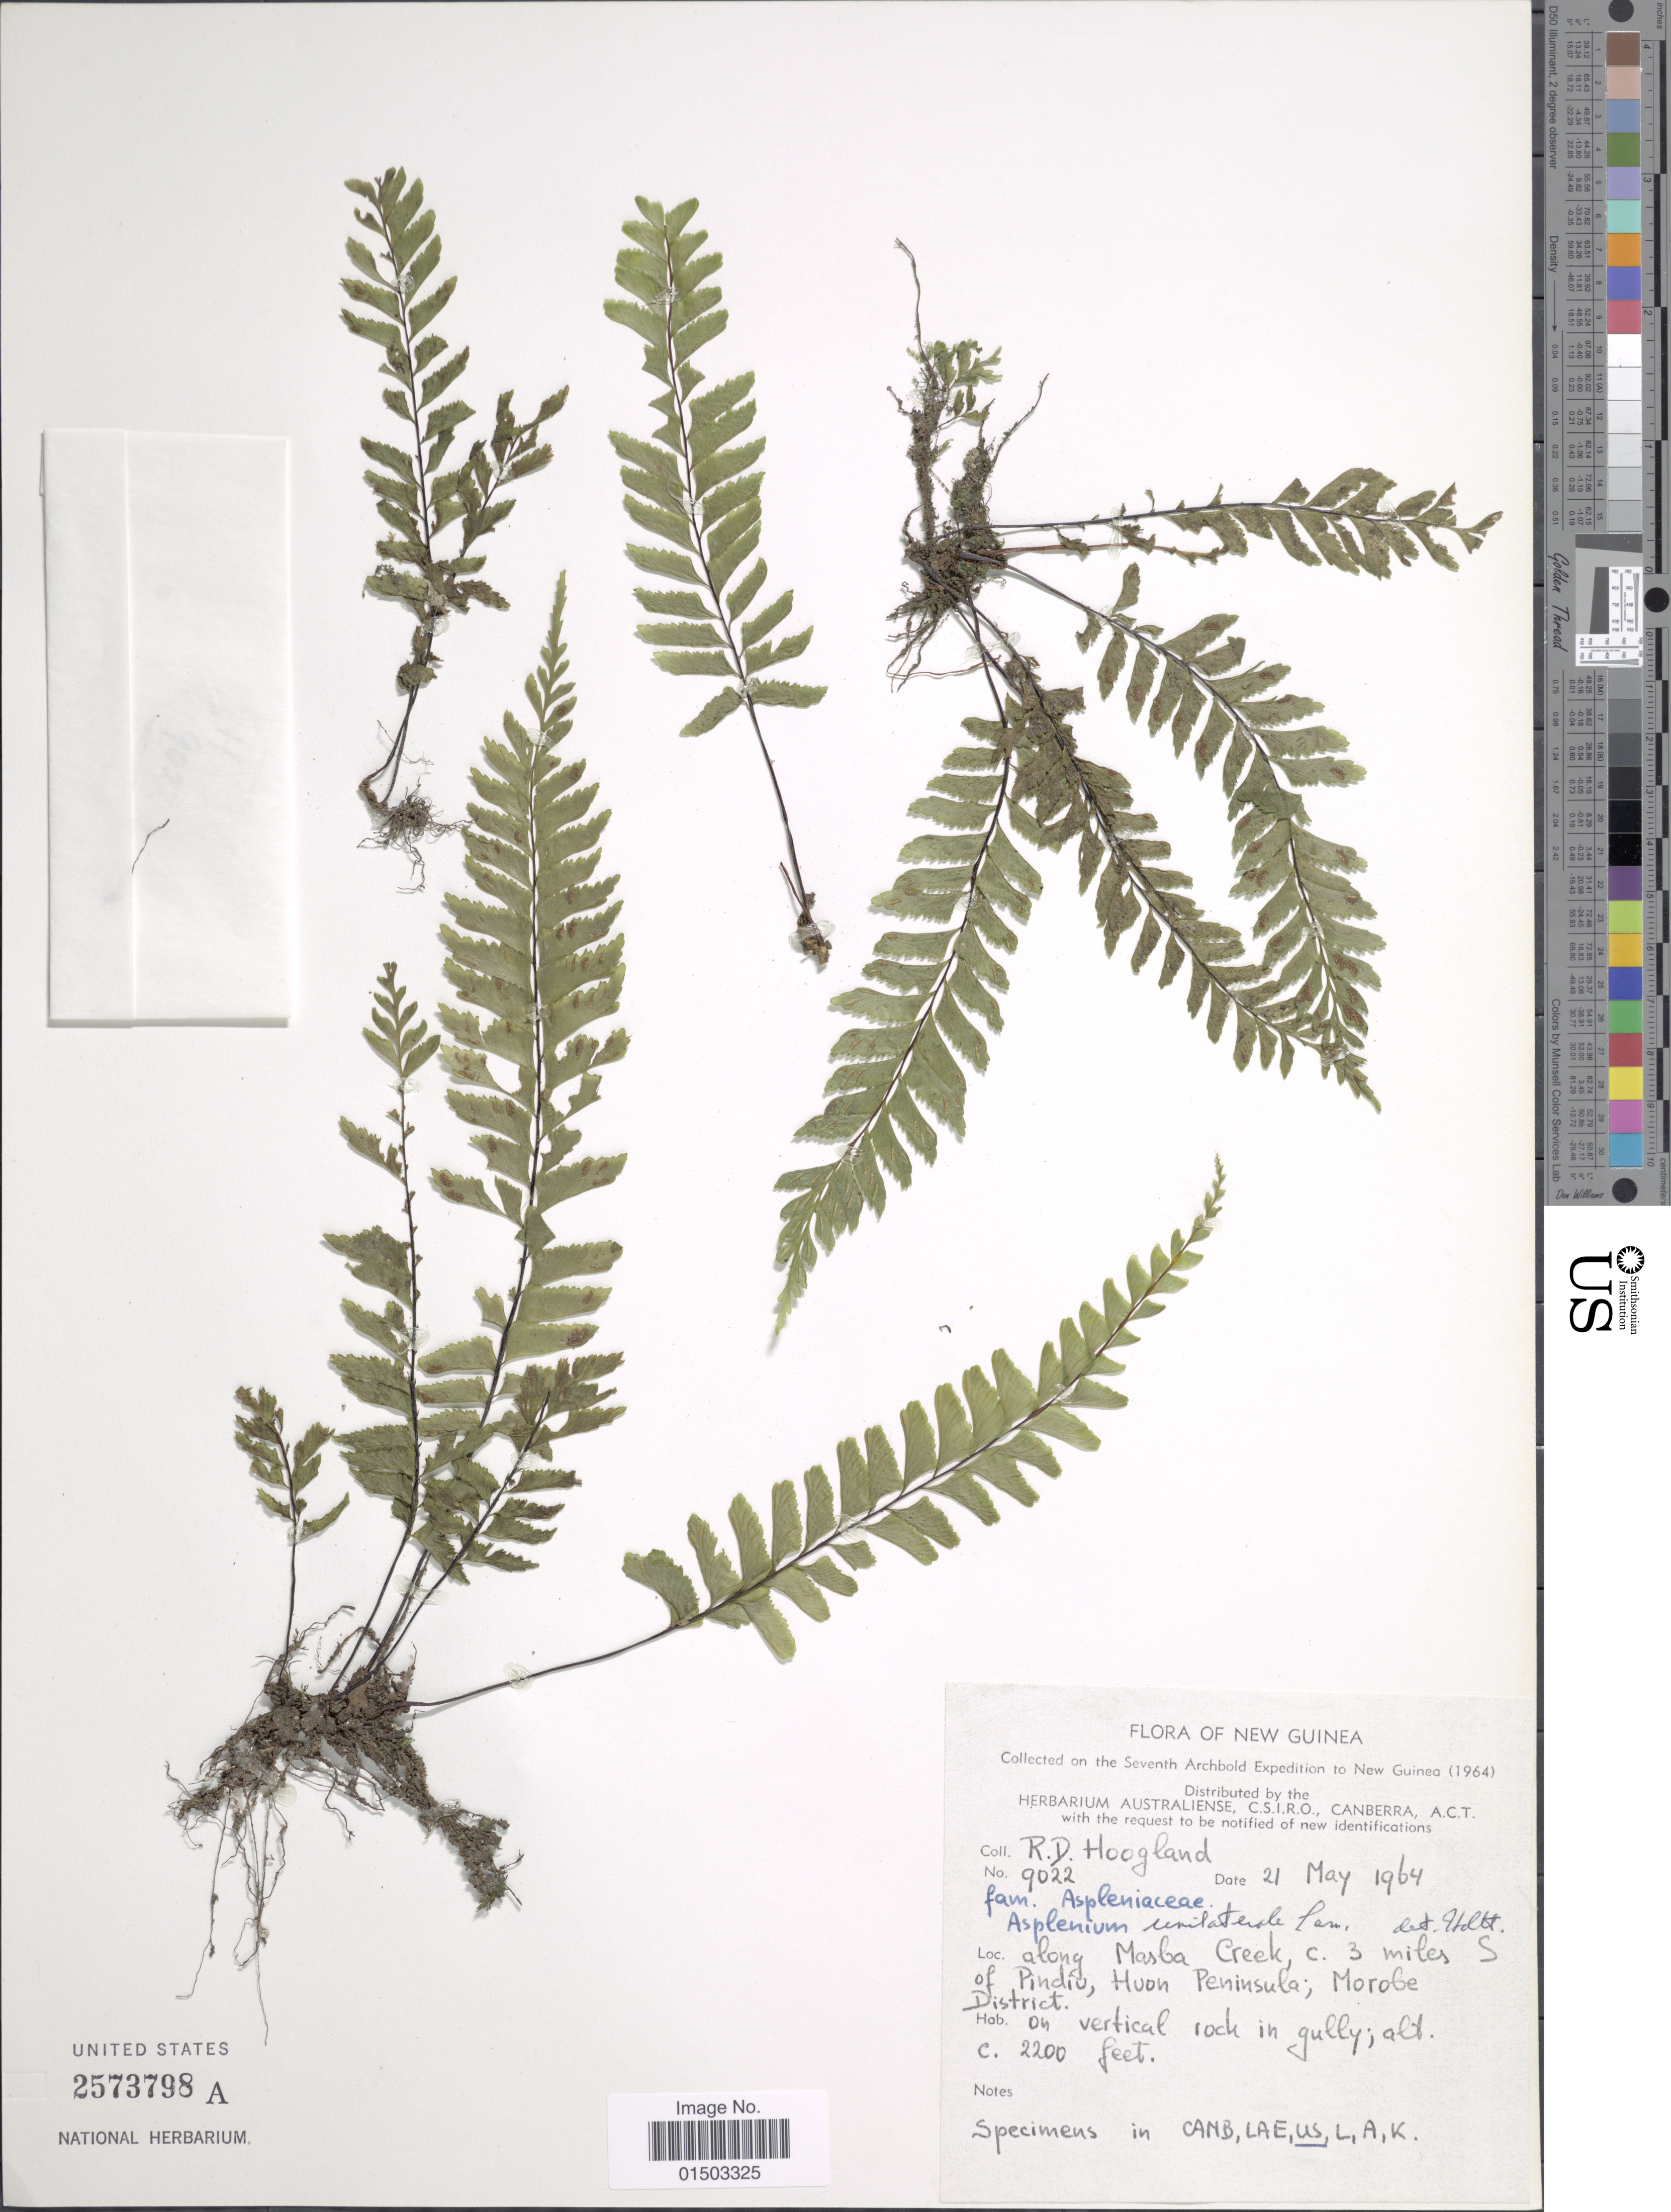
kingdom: Plantae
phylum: Tracheophyta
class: Polypodiopsida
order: Polypodiales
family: Aspleniaceae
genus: Hymenasplenium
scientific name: Hymenasplenium unilaterale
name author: (Lam.) Hayata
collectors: R. D. Hoogland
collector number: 9022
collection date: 1964-05-21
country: Papua New Guinea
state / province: Morobe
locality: New Guinea, Along Masba Creek, c. 3 miles S of Pindiu, Huon Peninsula; Morobe District.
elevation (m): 671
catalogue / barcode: US 2573798A